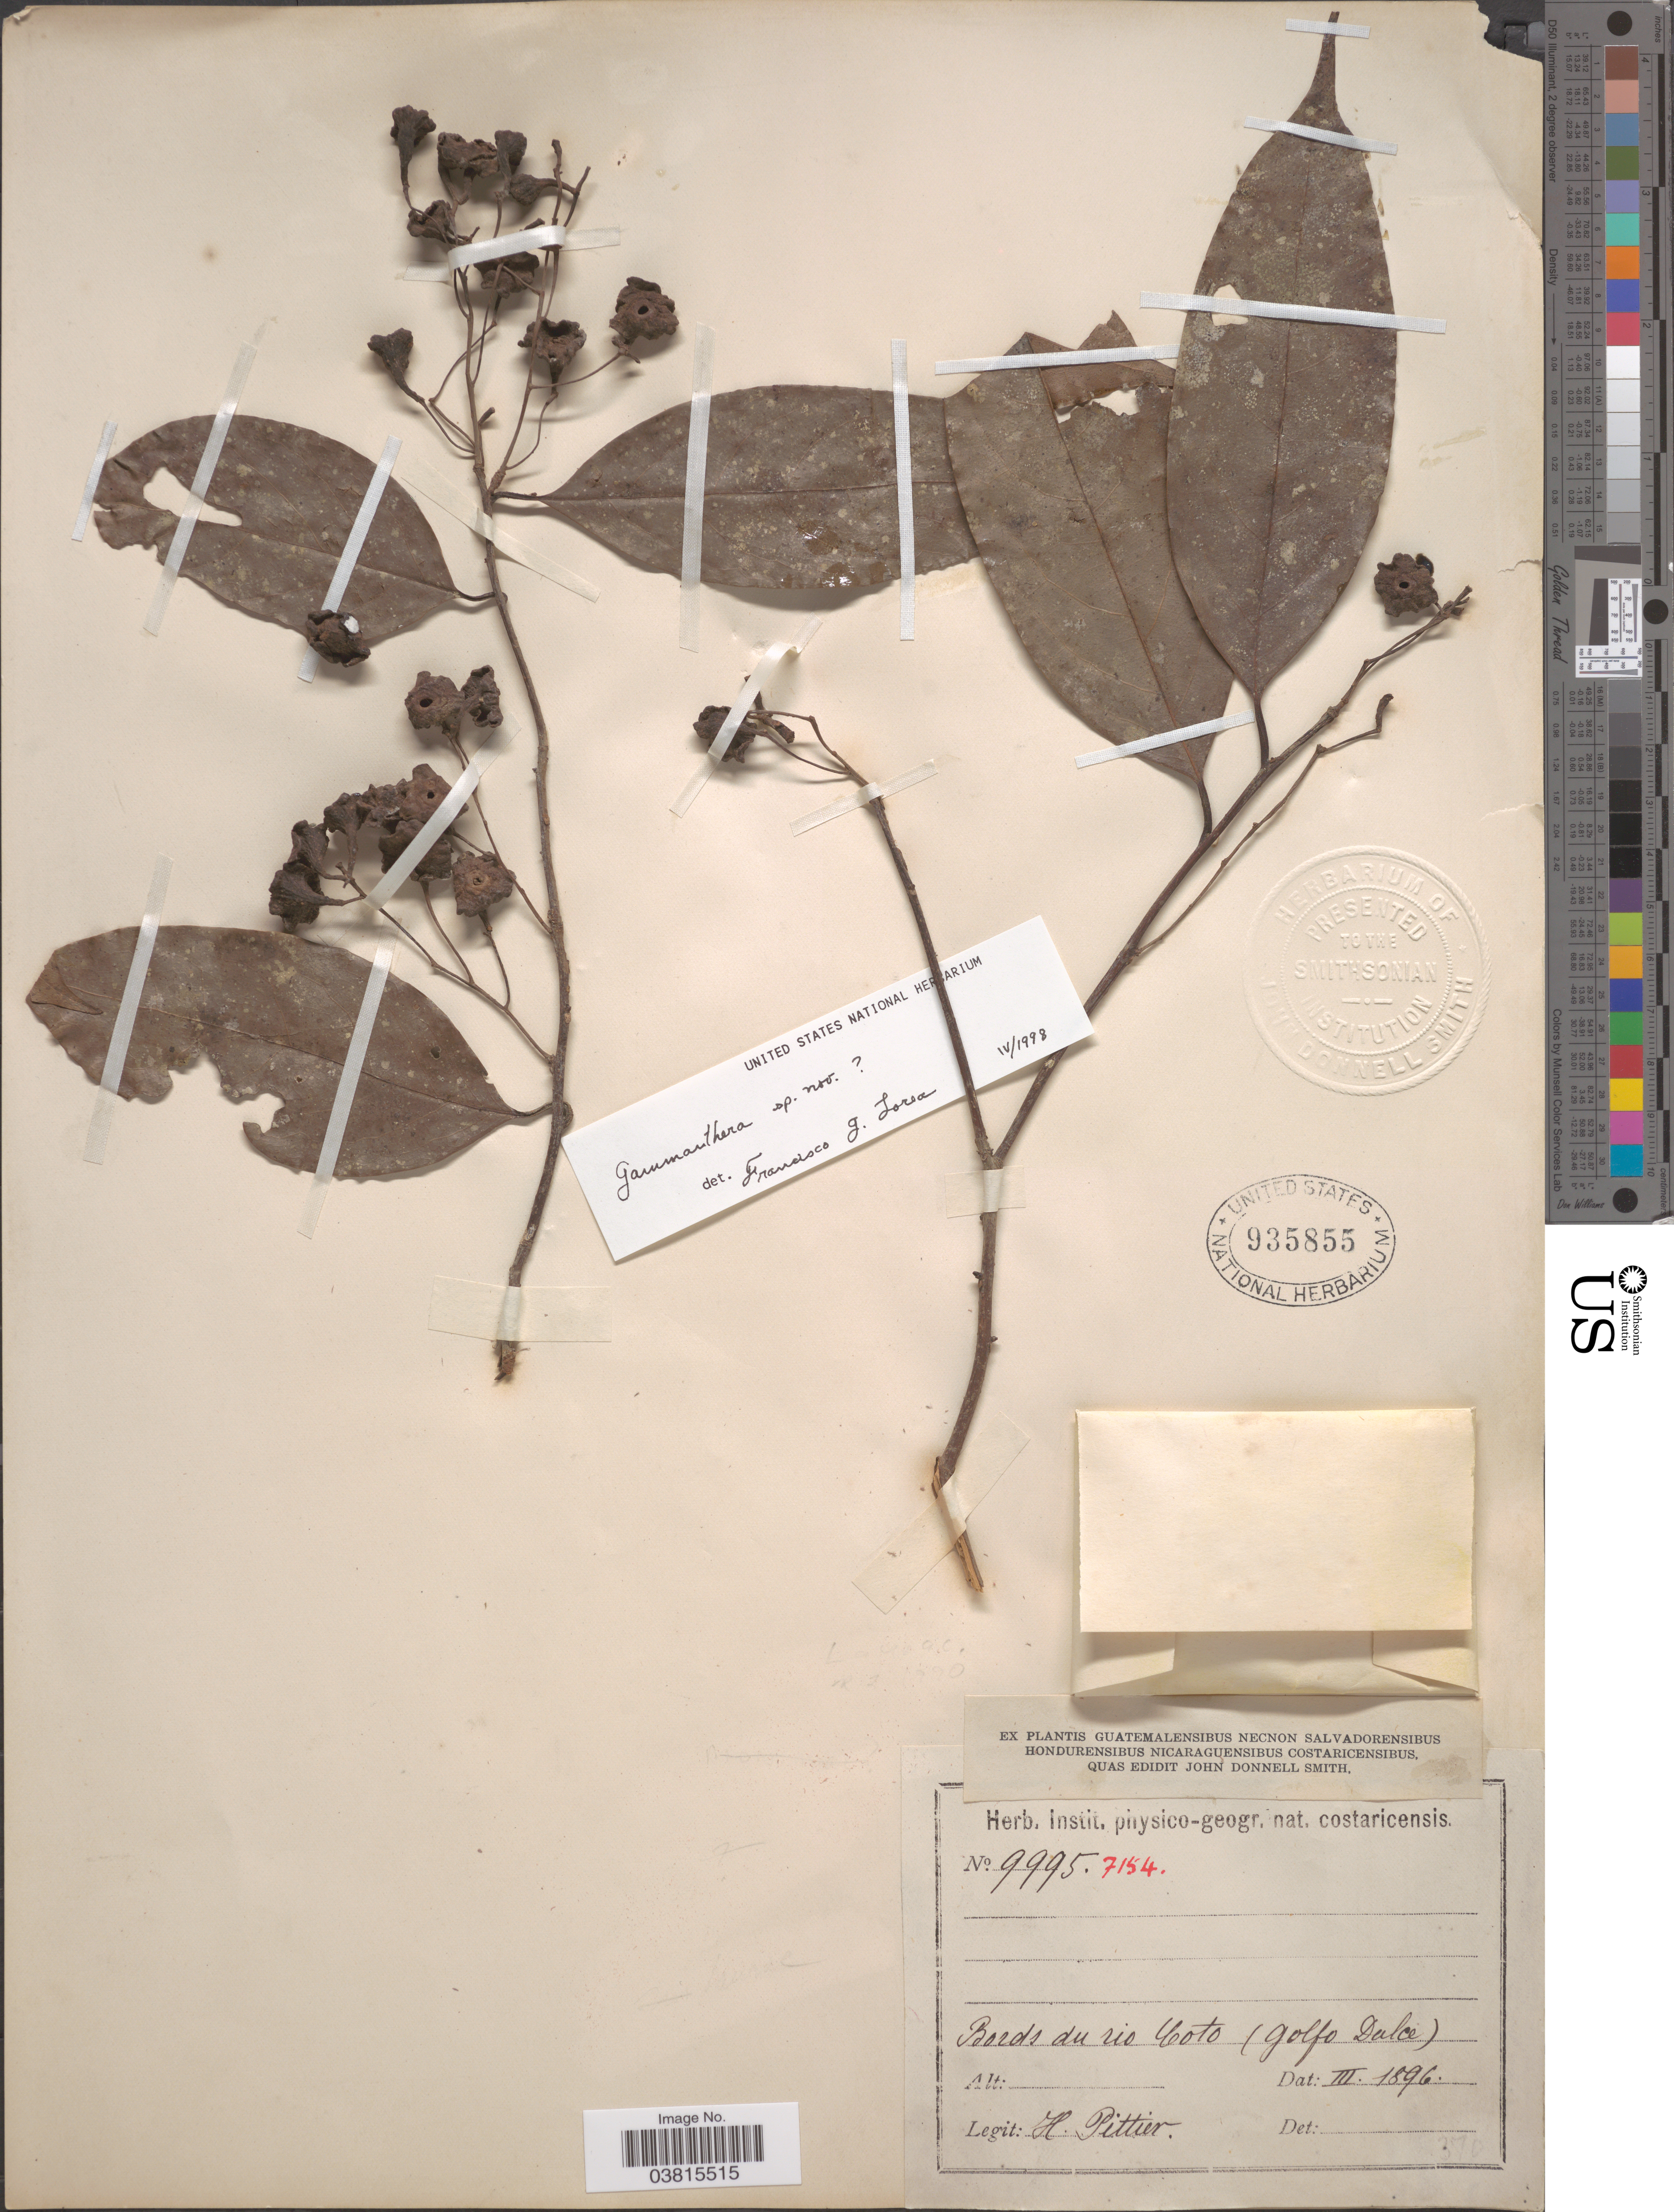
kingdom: Plantae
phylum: Tracheophyta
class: Magnoliopsida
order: Laurales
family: Lauraceae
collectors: H. F. Pittier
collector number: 9995/7154?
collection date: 1896-03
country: Costa Rica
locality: Bords du rio Coto (golfo Dulce).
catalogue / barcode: US 935855